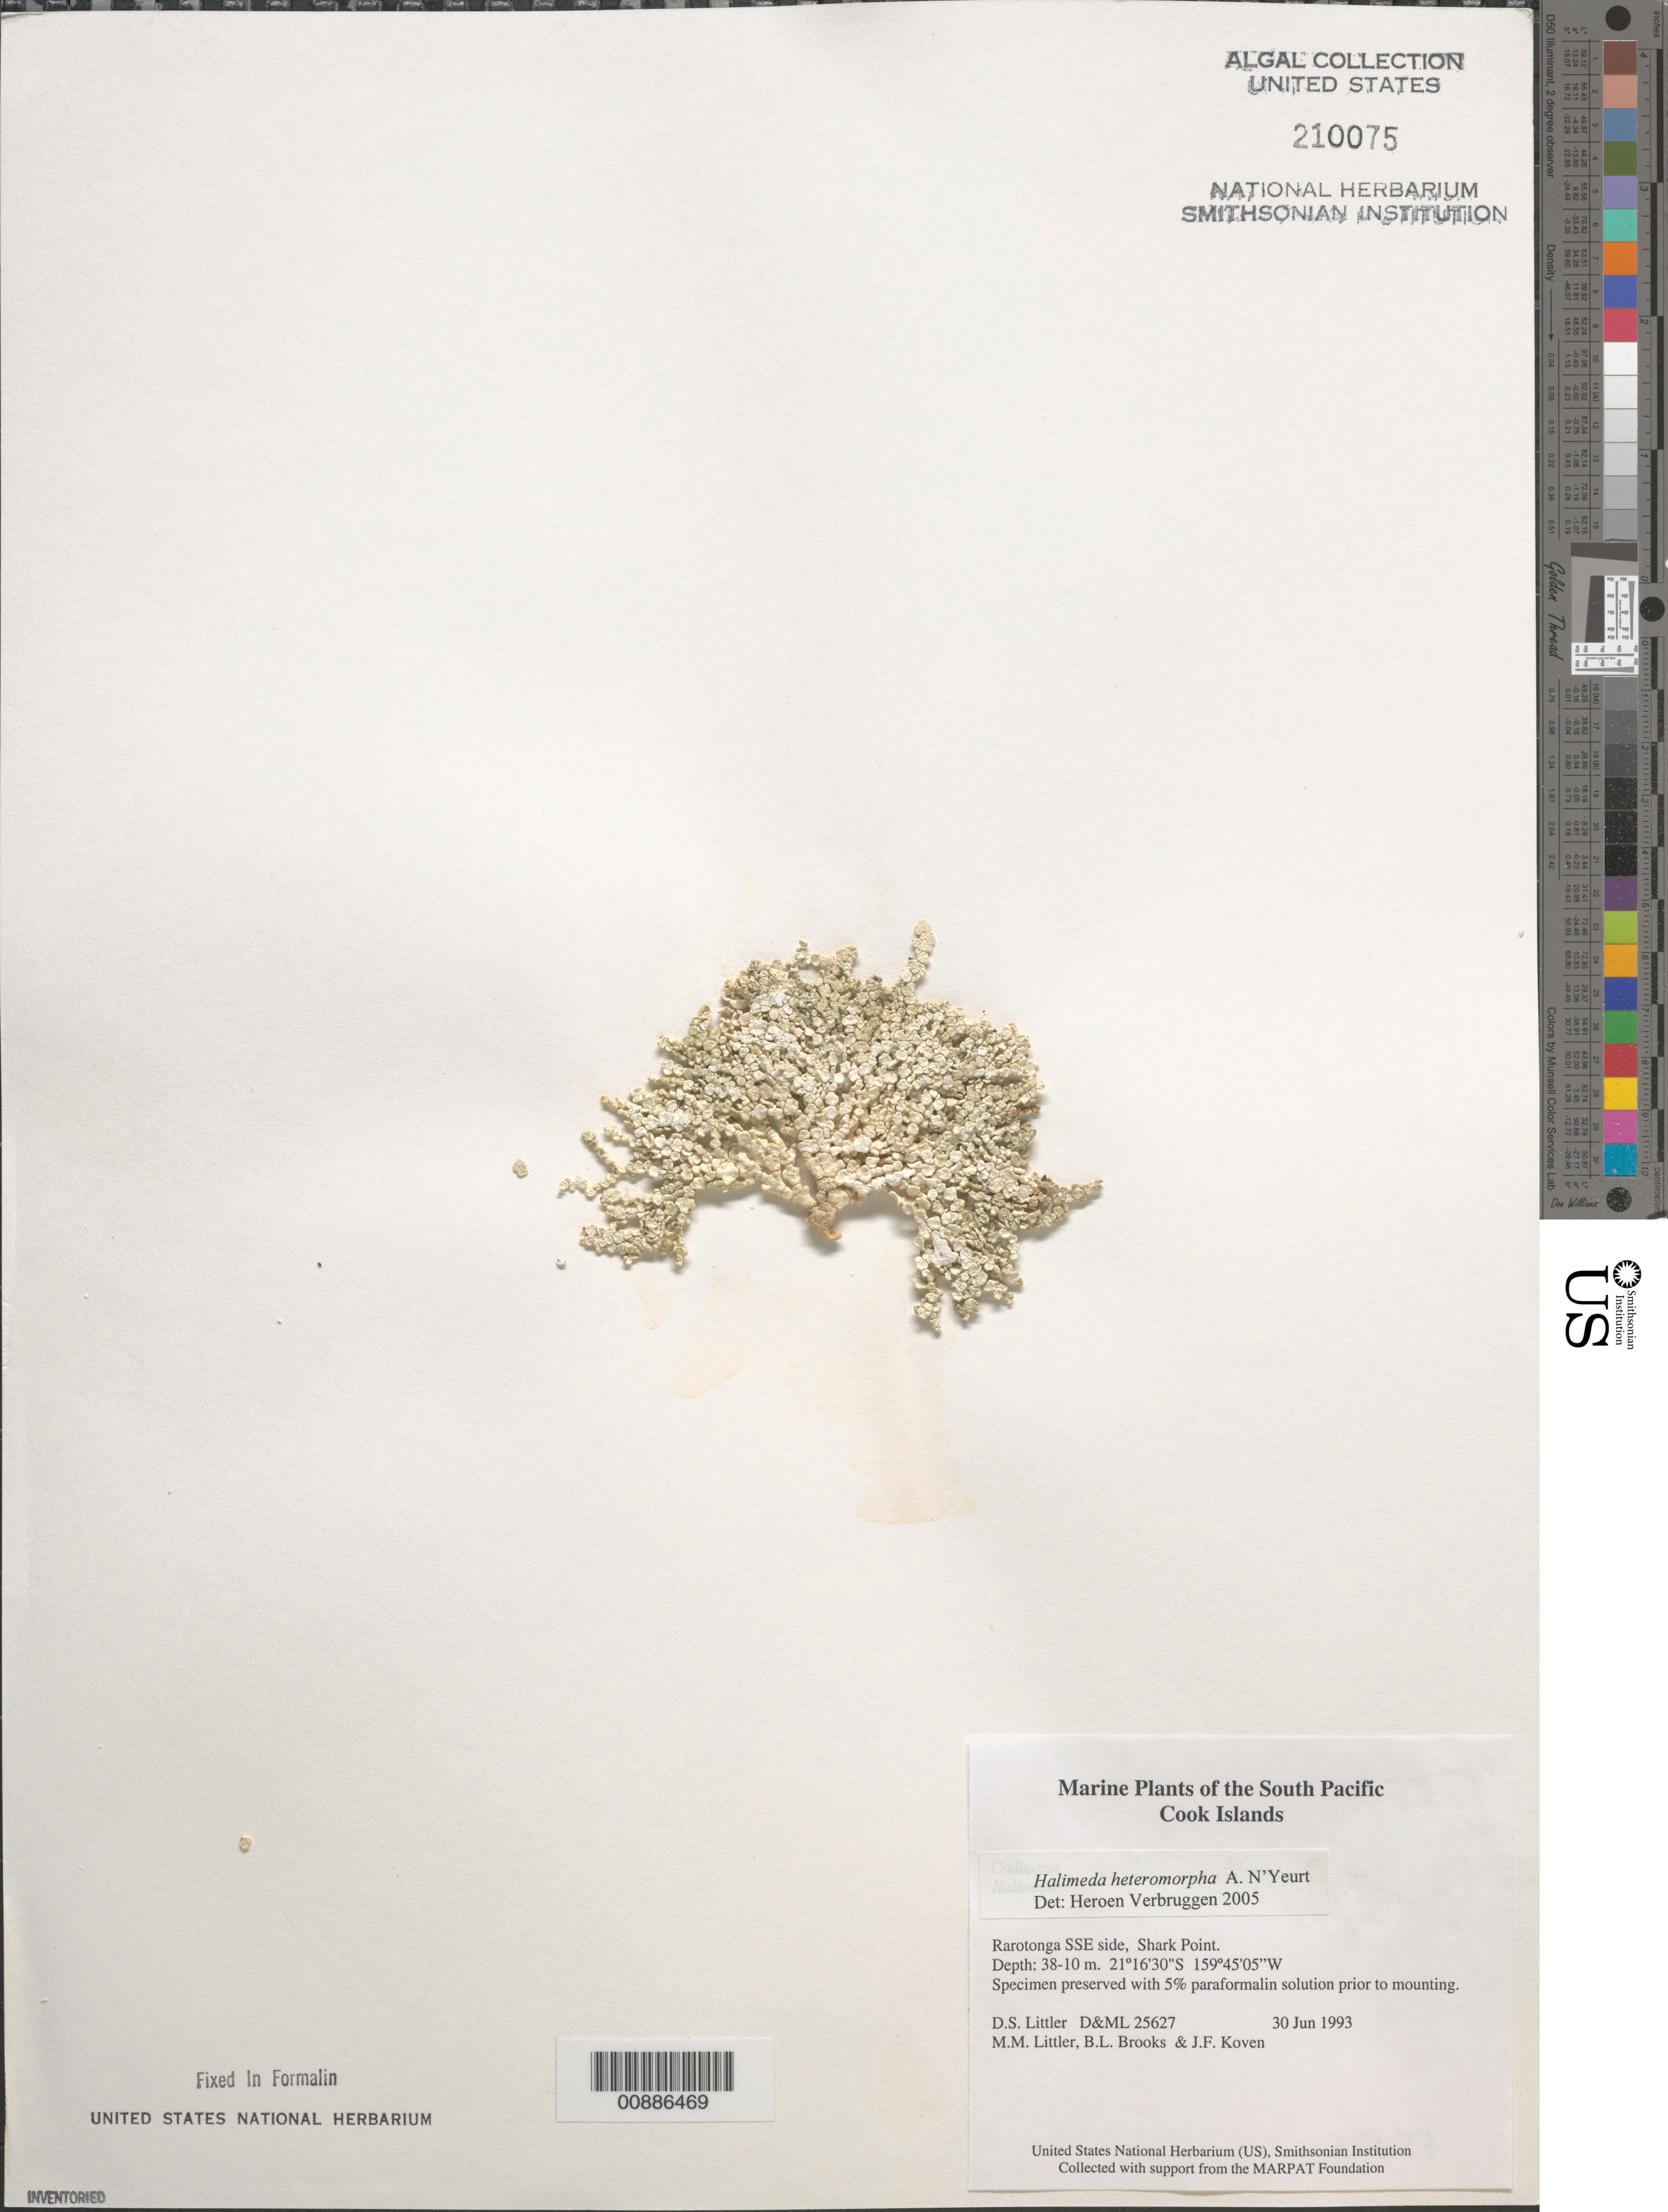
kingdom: Plantae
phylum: Chlorophyta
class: Ulvophyceae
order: Bryopsidales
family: Halimedaceae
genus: Halimeda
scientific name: Halimeda heteromorpha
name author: N'Yeurt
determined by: Verbruggen, H.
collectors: D. S. Littler, M. M. Littler, B. Brooks & J. Koven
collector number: D&ML 25627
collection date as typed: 30 Jun 1993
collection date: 1993-06-30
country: Cook Islands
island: Rarotonga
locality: Shark Point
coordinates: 21 16'30"S, 159 45'05"W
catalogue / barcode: US 210075